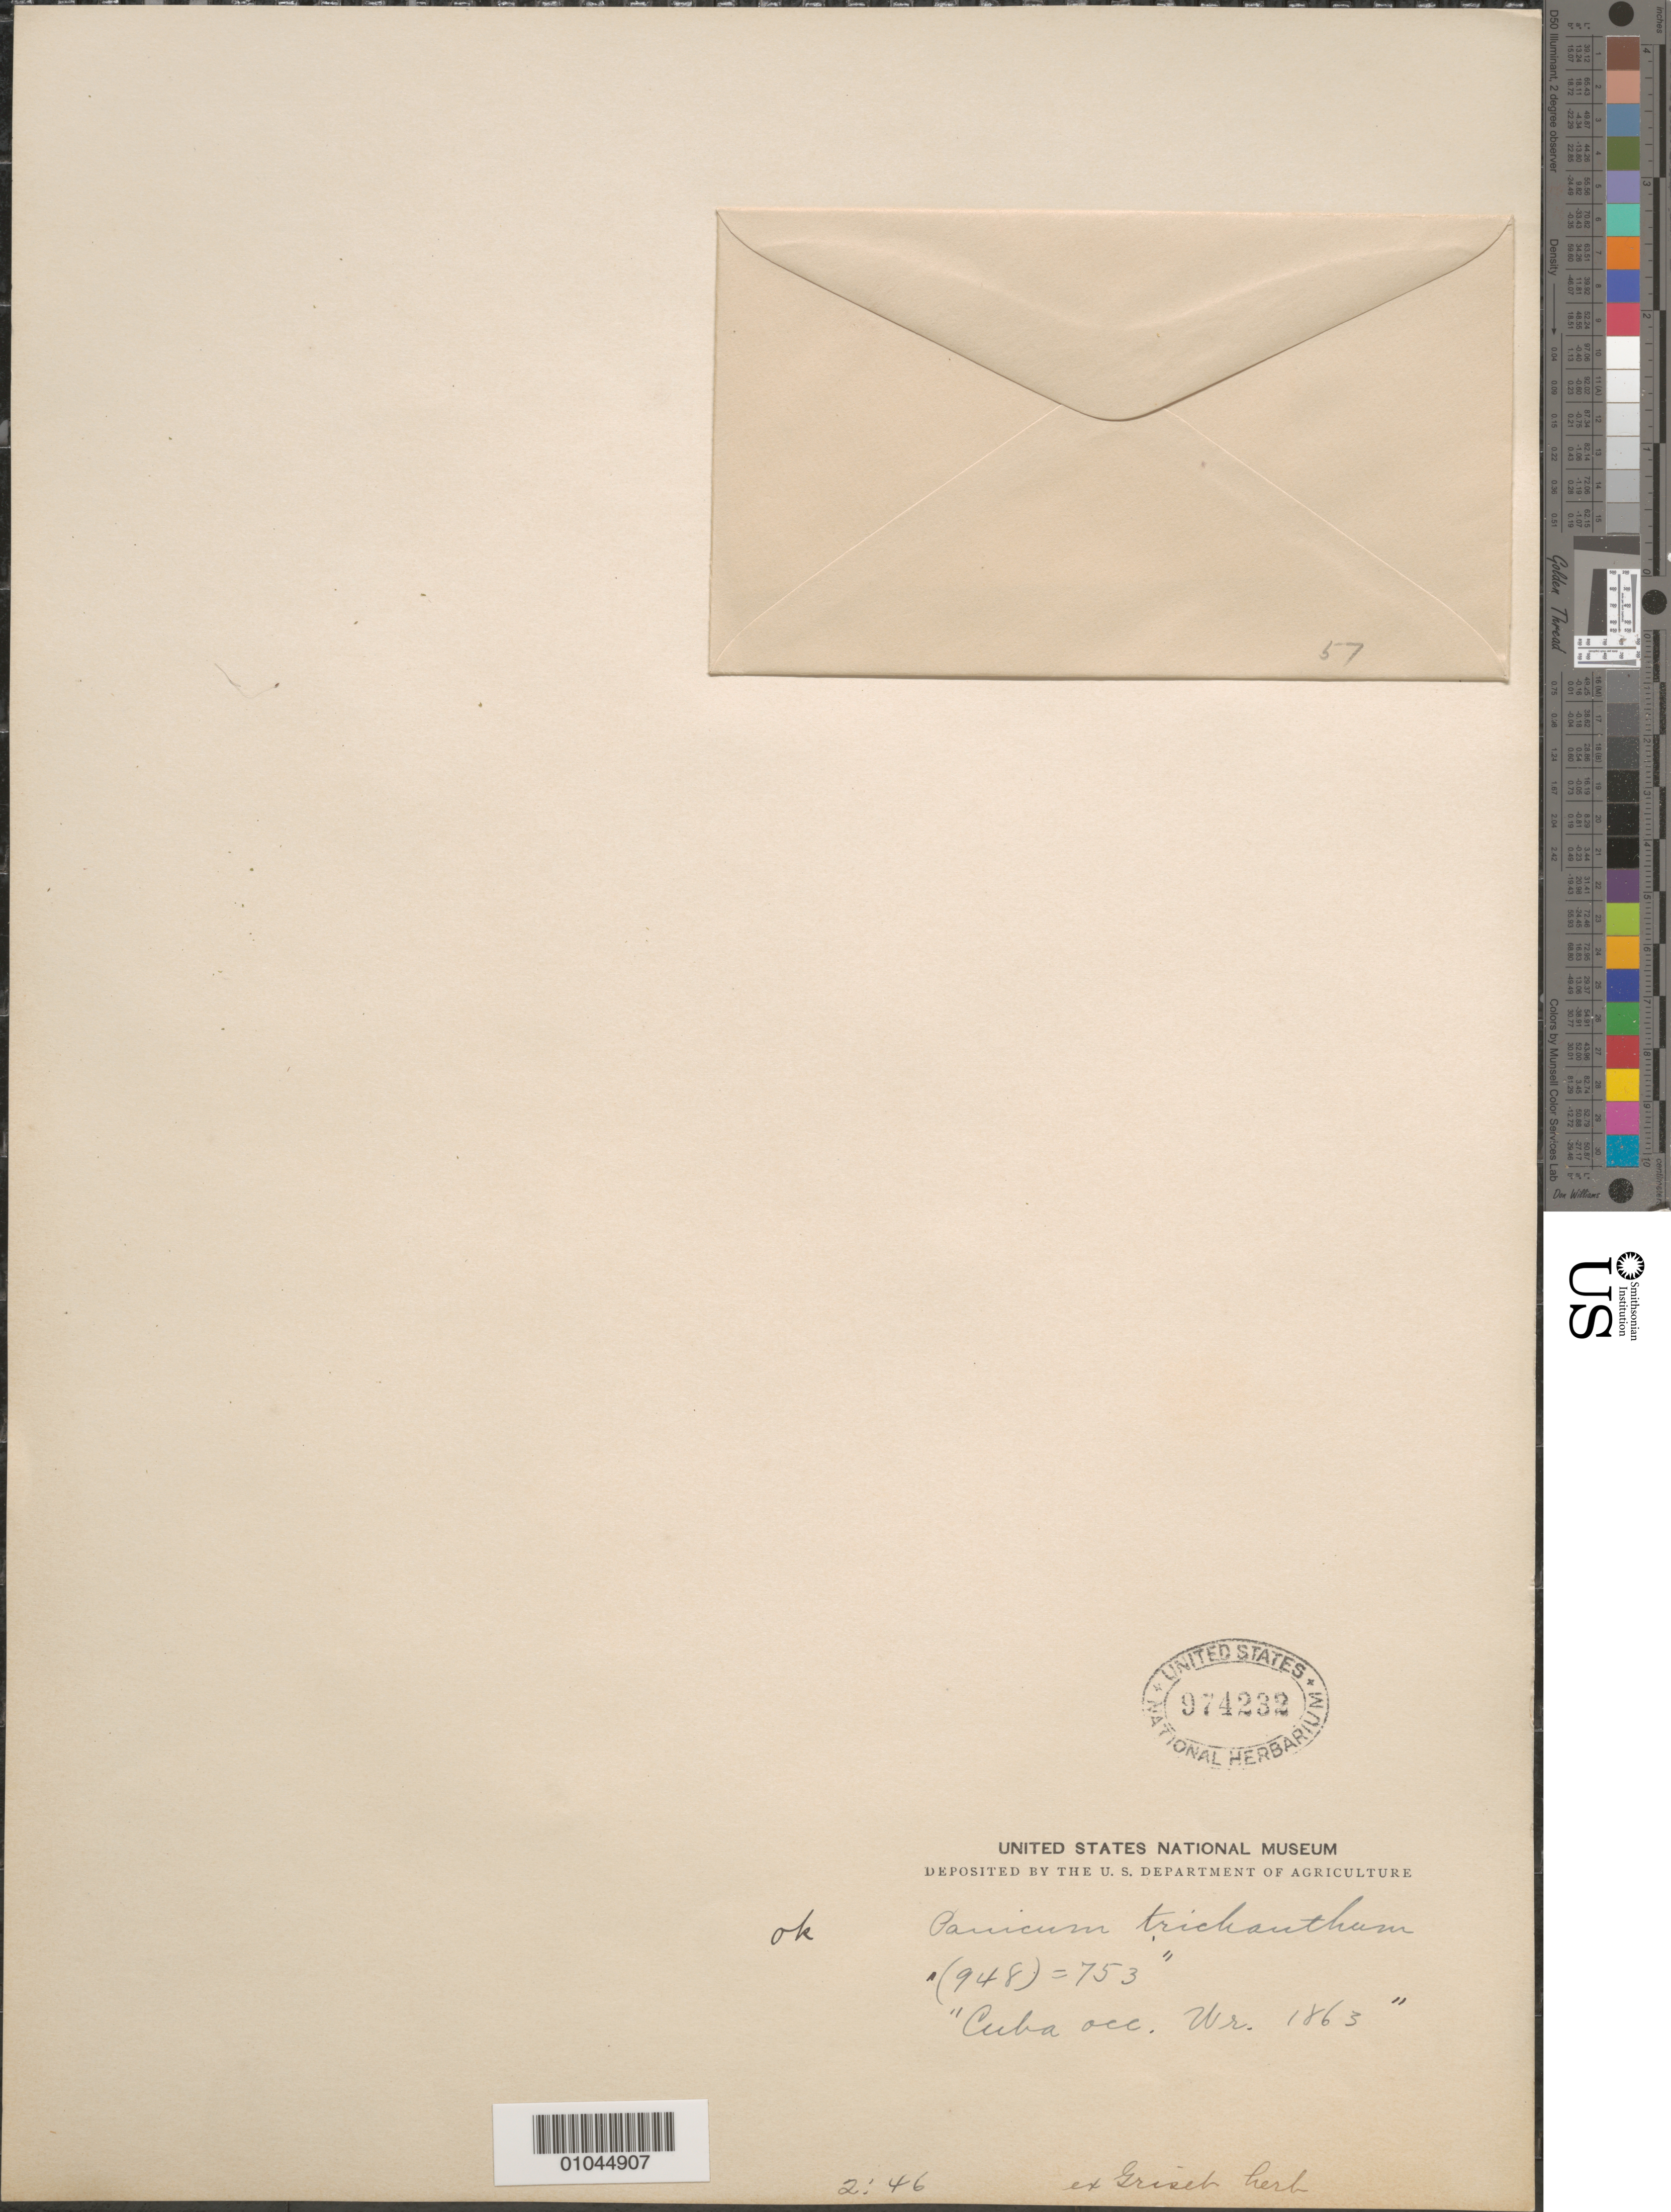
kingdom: Plantae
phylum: Tracheophyta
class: Liliopsida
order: Poales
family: Poaceae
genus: Panicum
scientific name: Panicum trichanthum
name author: Nees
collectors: C. Wright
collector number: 753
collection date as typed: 1863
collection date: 1863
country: Cuba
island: Cuba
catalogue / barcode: US 974232